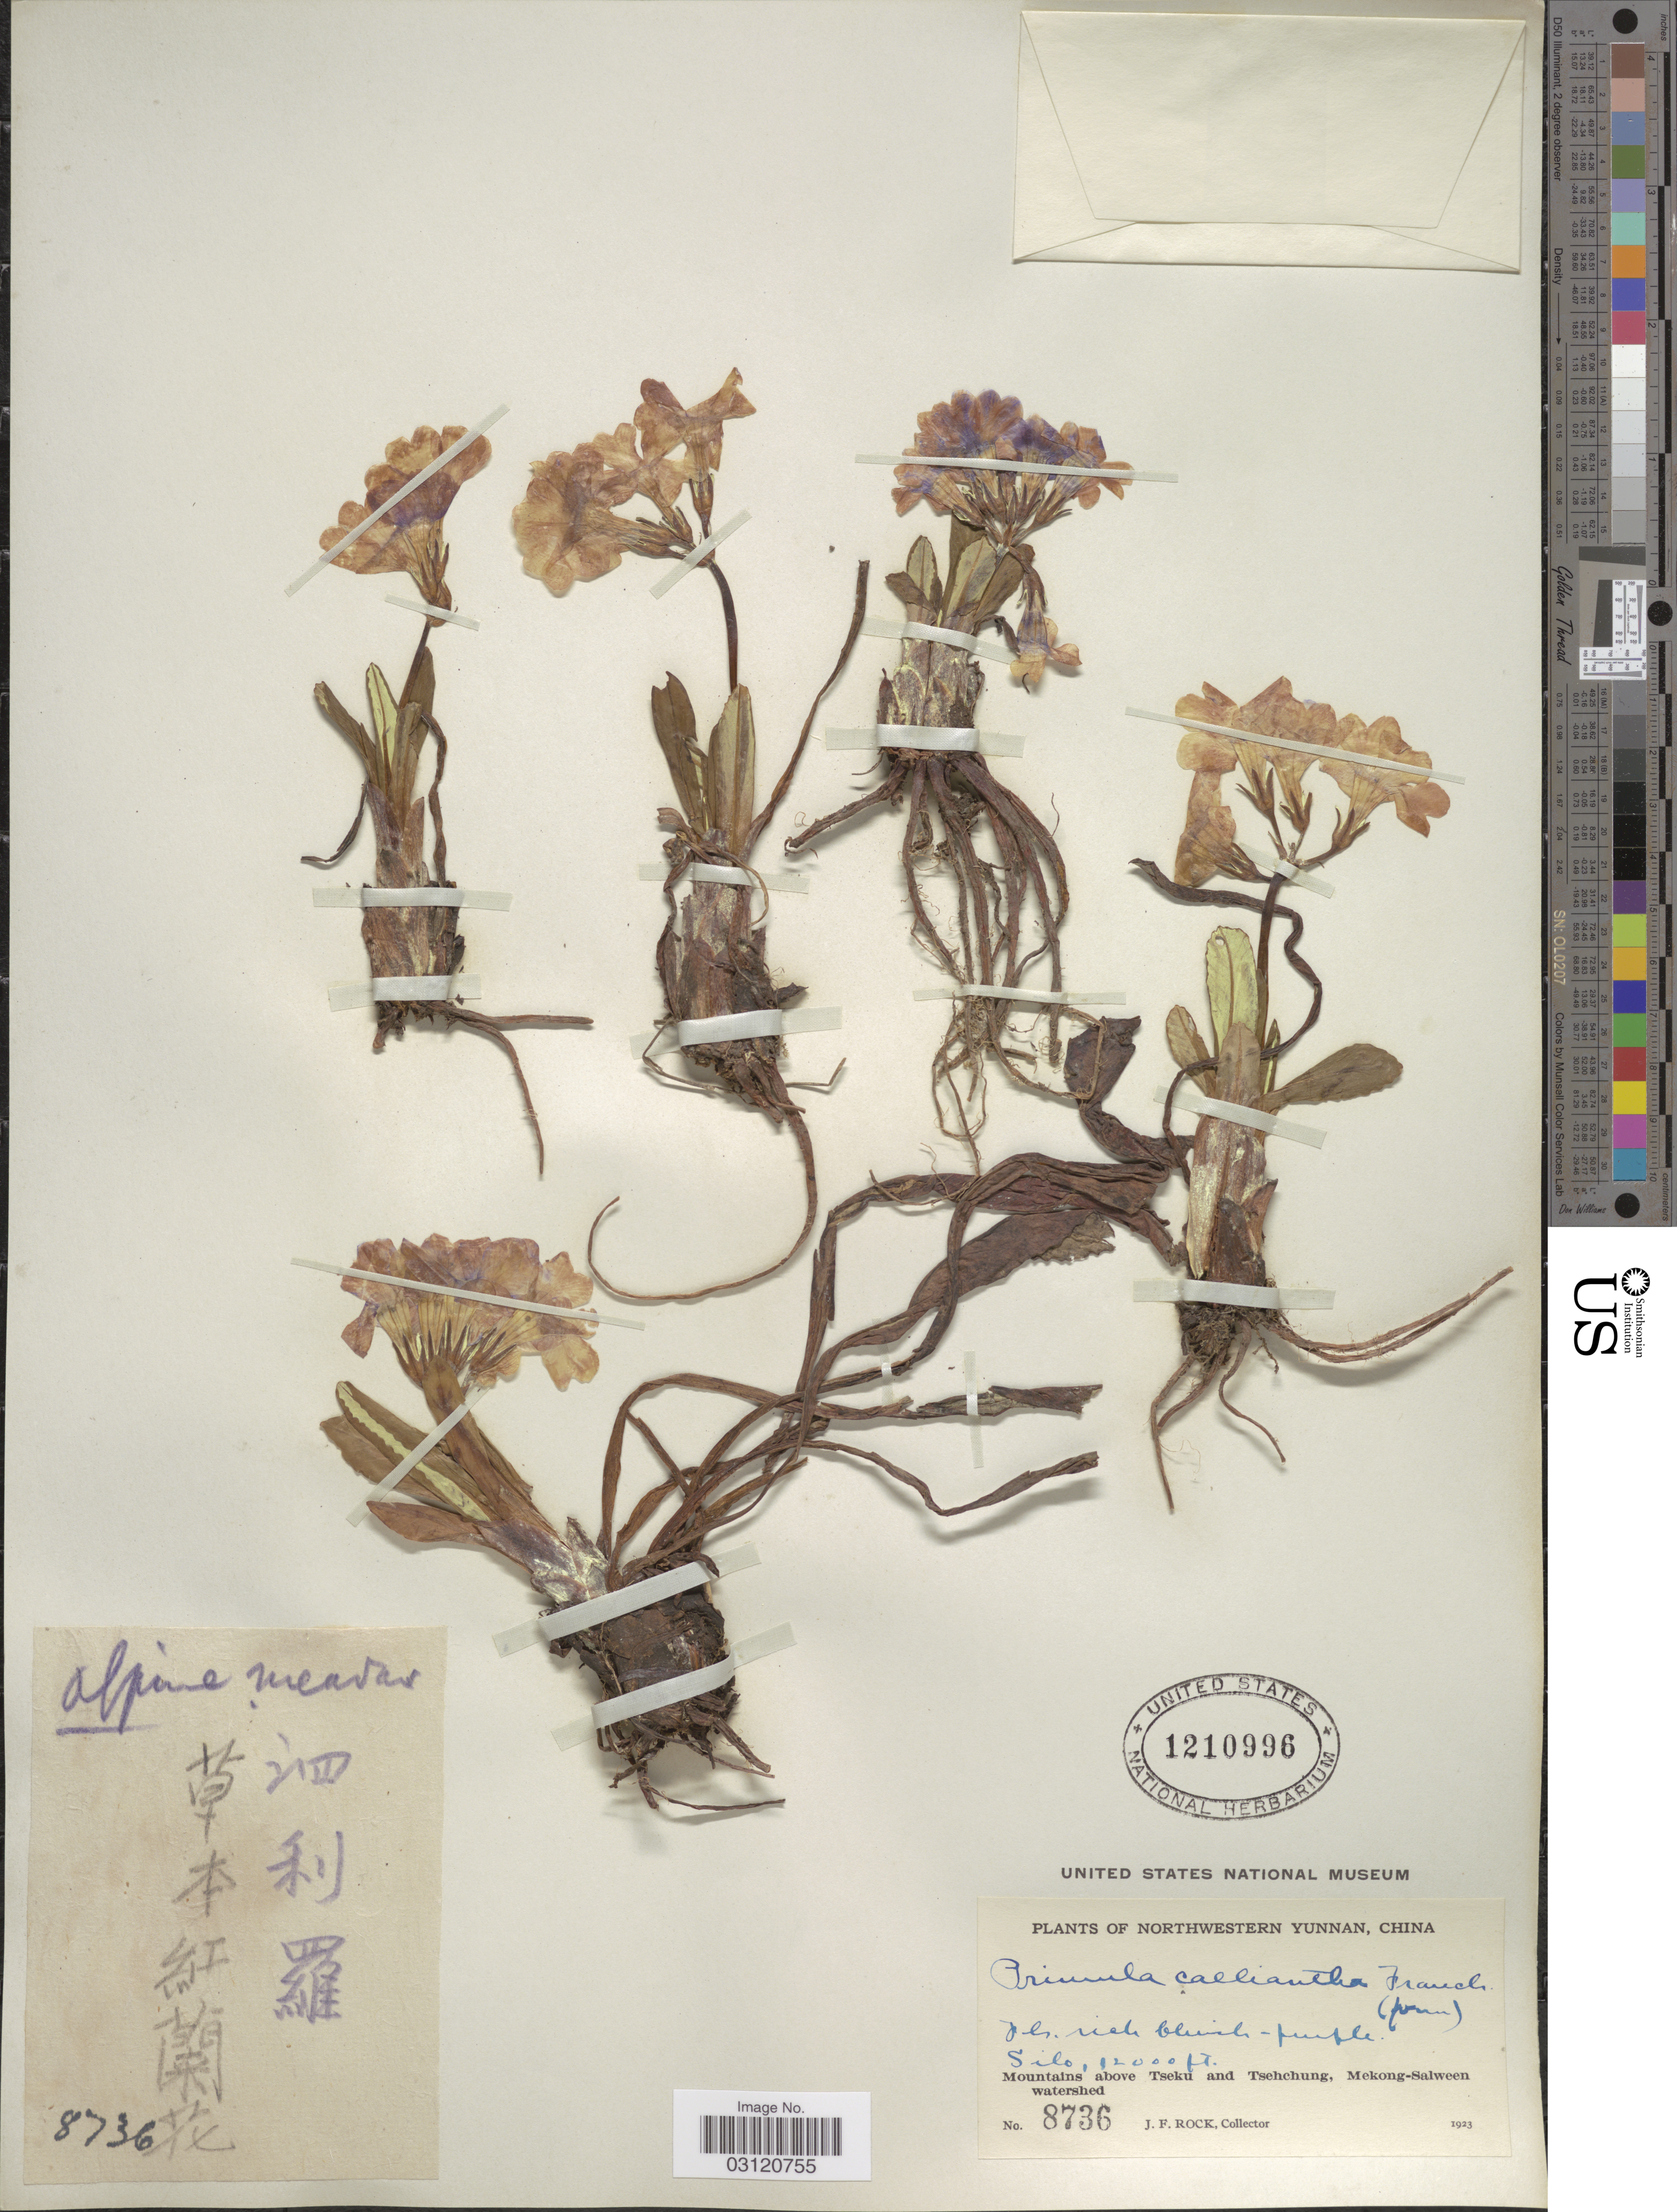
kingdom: Plantae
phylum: Tracheophyta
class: Magnoliopsida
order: Ericales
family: Primulaceae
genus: Primula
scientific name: Primula calliantha subsp. bryophila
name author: (Balf. f. & Farrer) W.W. Sm. & Forrest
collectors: J. Rock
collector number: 8736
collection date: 1923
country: China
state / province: Yunnan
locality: Northwestern Yunnan. Silo. Mountains above Tseku and Tsehchung, Mekong-Salween watershed.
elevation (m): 3658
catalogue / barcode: US 1210996